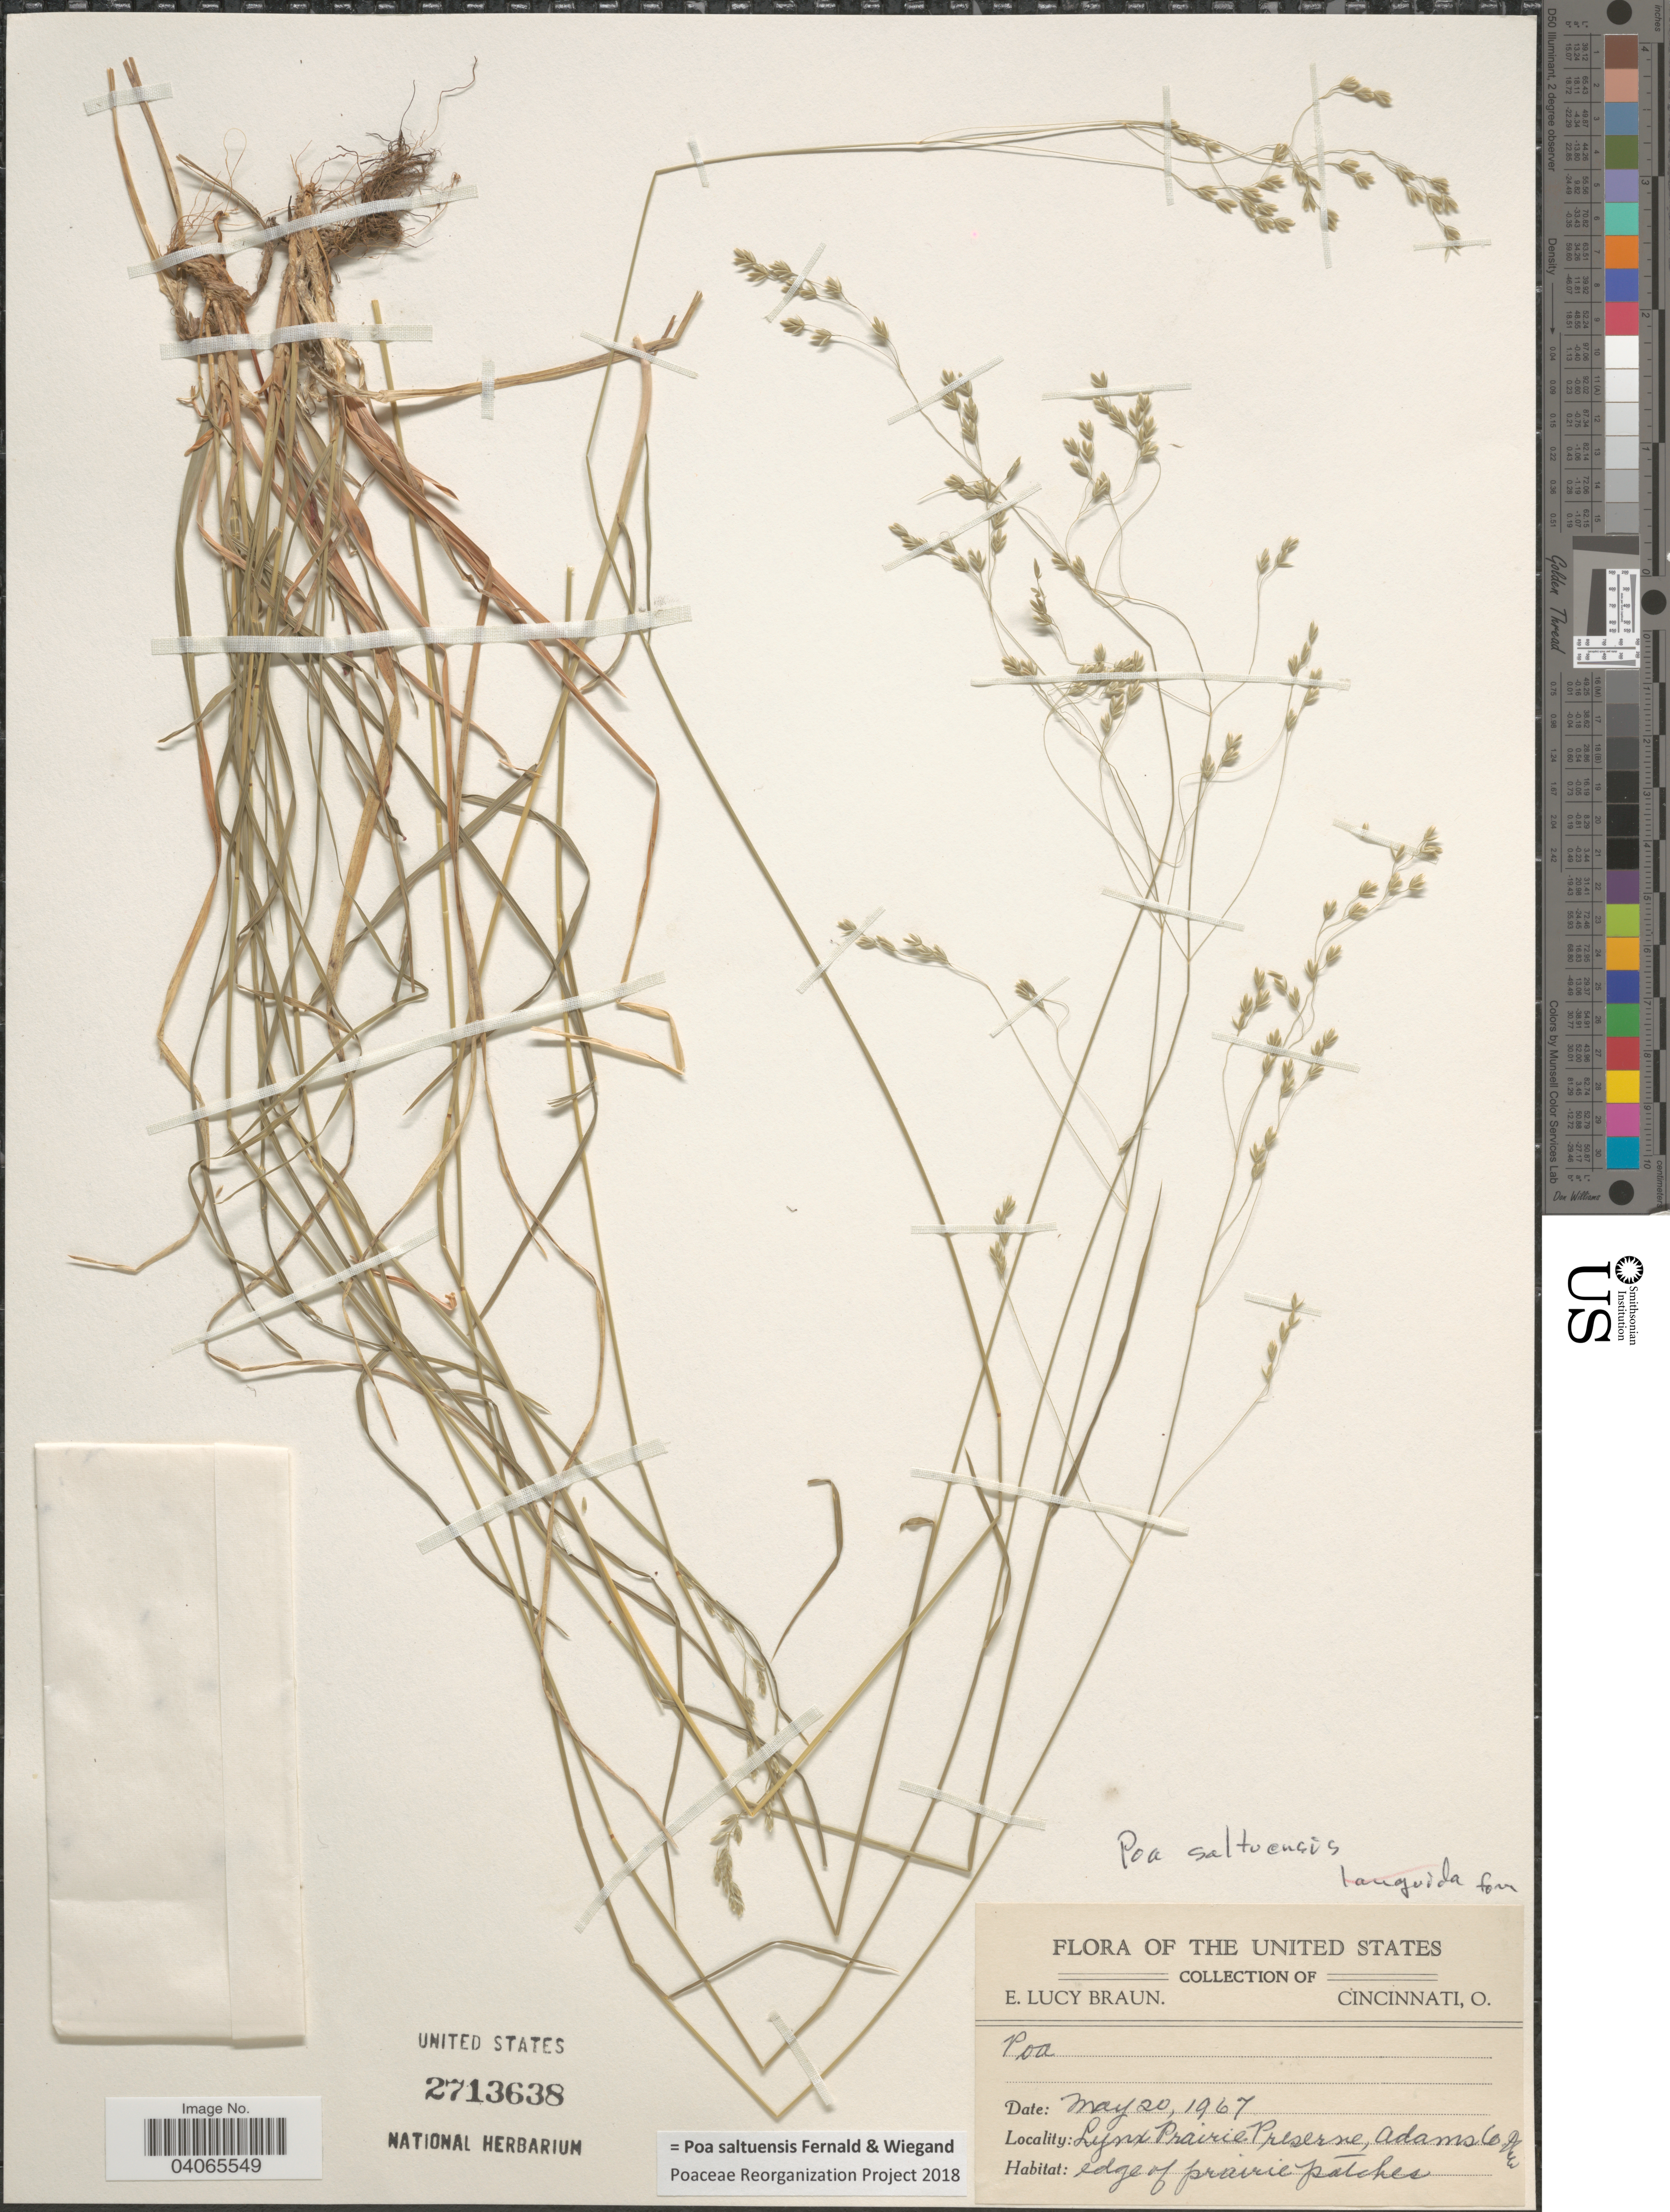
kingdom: Plantae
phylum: Tracheophyta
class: Liliopsida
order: Poales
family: Poaceae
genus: Poa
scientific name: Poa saltuensis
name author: Fernald & Wiegand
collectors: E. L. Braun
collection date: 1967-05-20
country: United States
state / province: Ohio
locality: Lynx Prairie Preserve, Adams Co.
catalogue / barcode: US 2713638